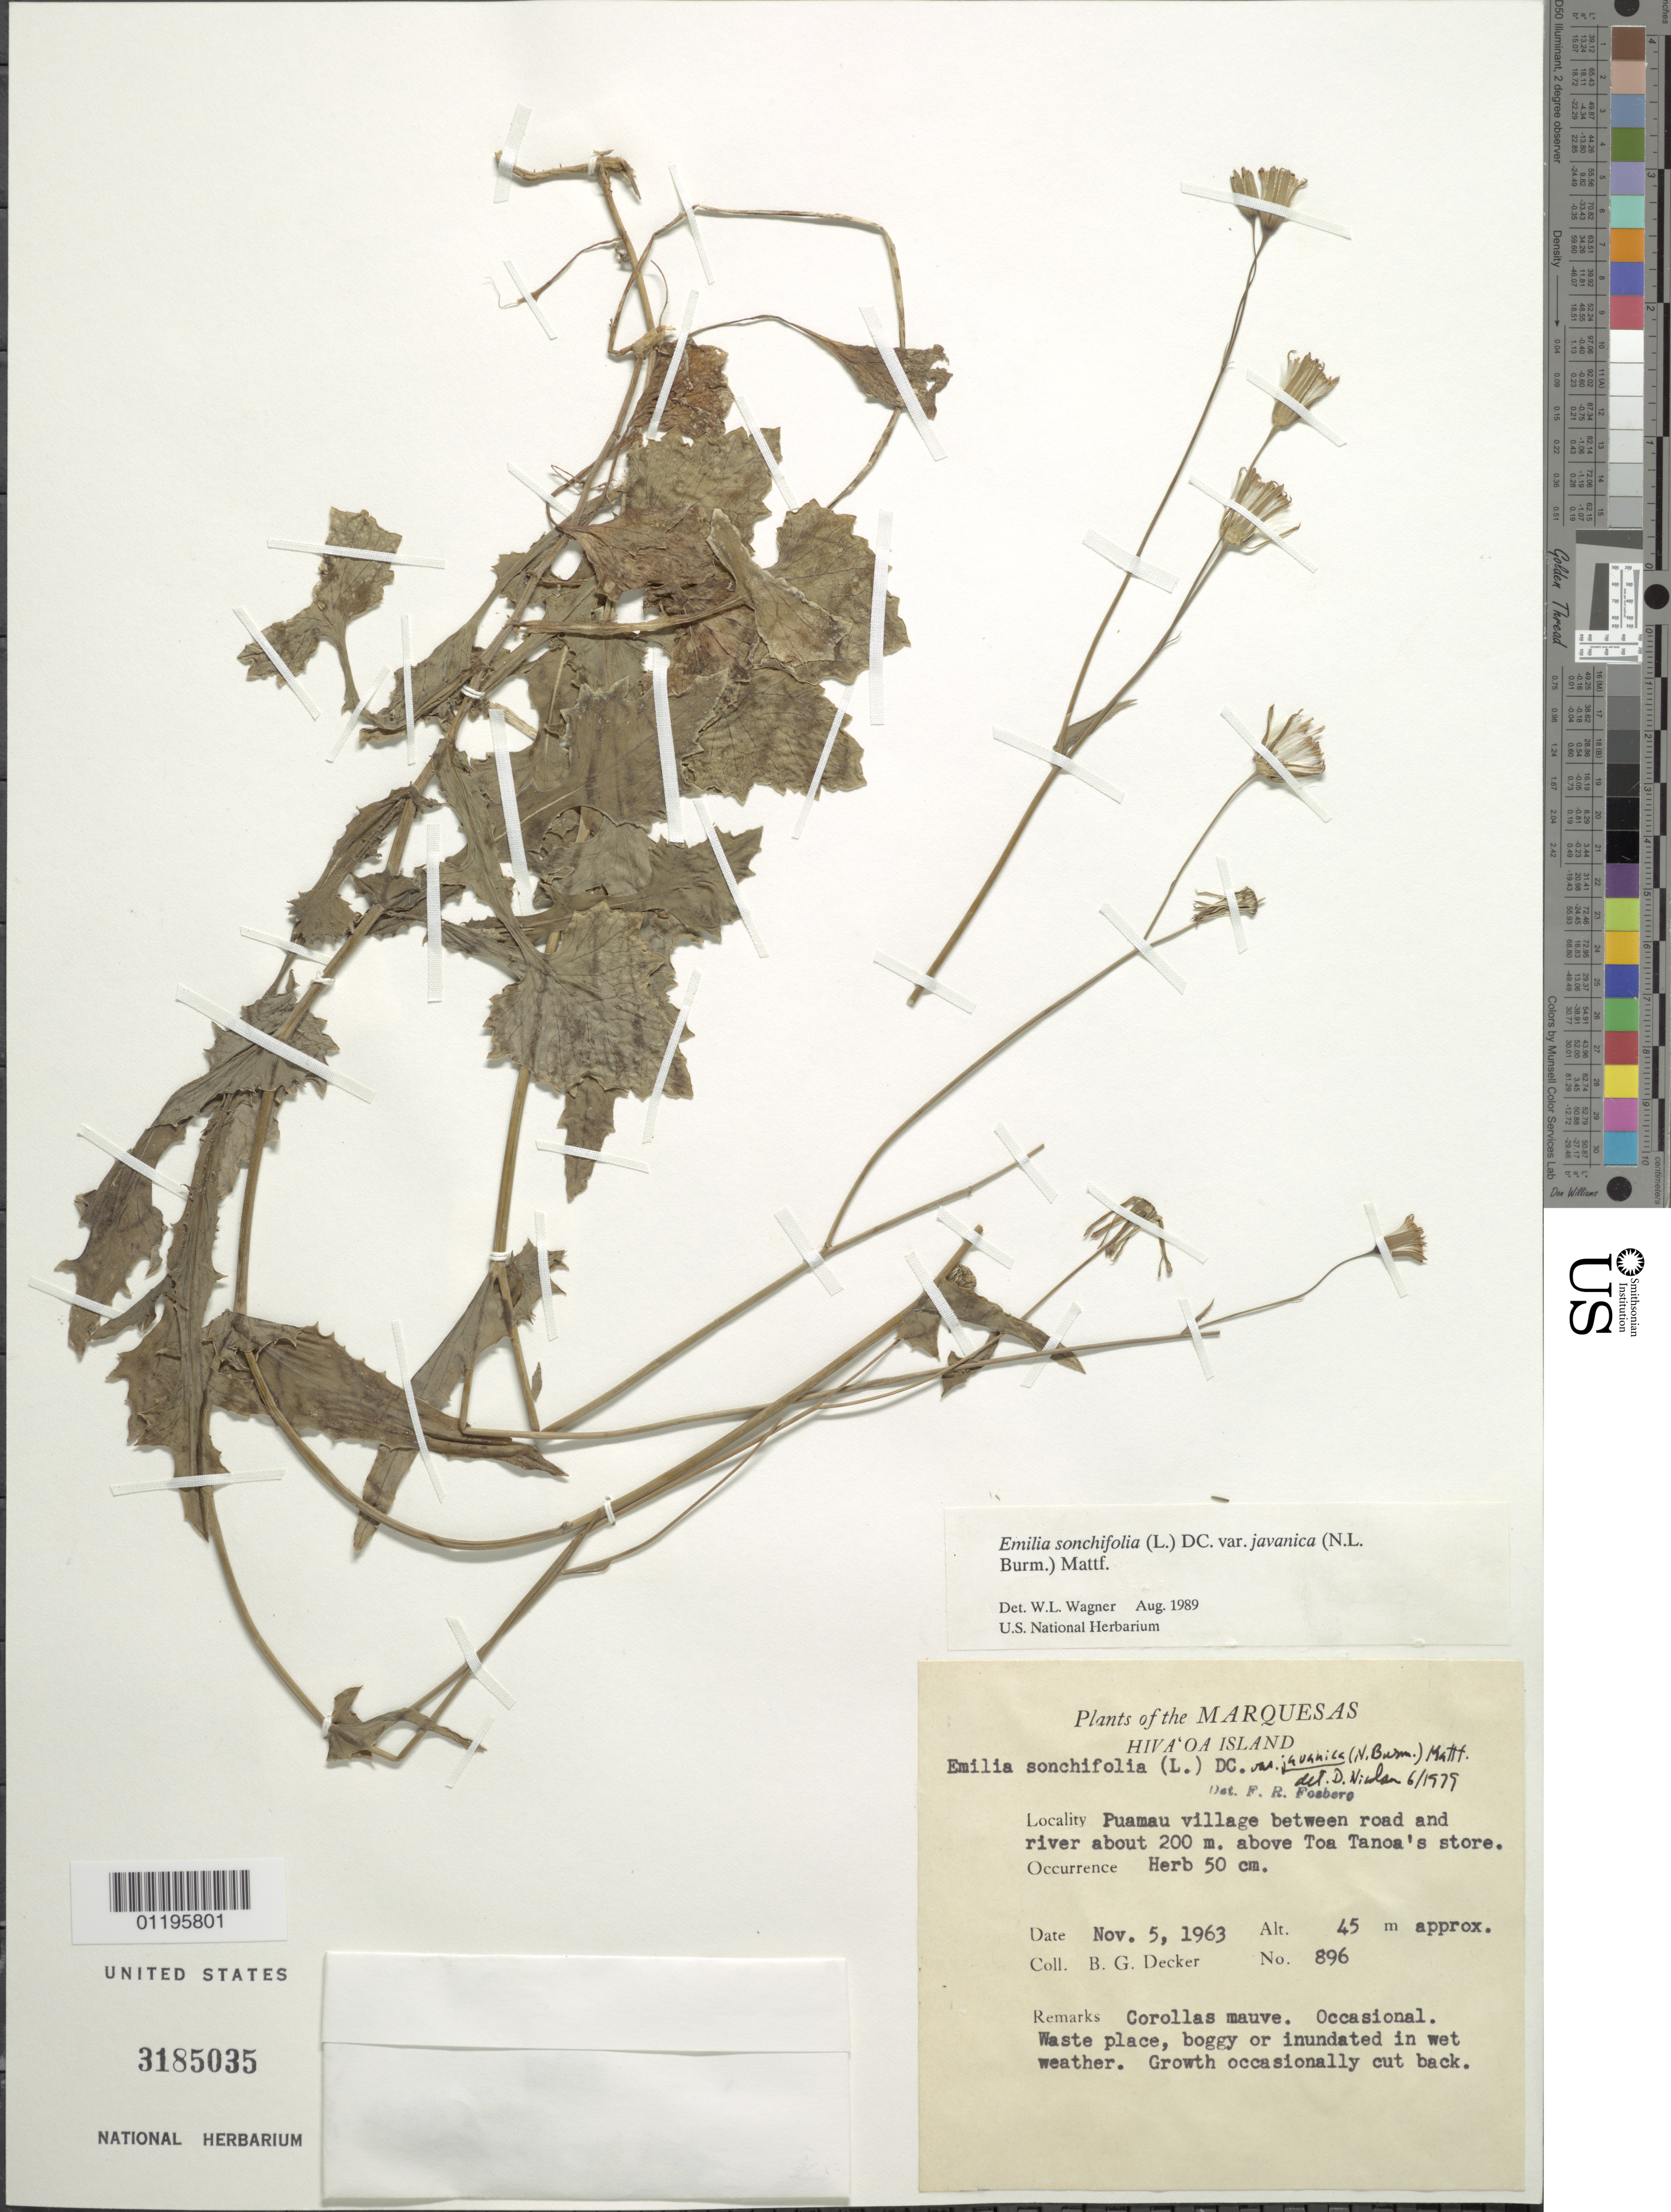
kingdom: Plantae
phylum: Tracheophyta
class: Magnoliopsida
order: Asterales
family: Asteraceae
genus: Emilia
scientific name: Emilia sonchifolia var. javanica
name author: (Burm. f.) Mattf.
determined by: Wagner, W. L., (BOT), Smithsonian Institution - National Museum of Natural History (UNITED STATES)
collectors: B. G. Decker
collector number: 896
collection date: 1963-11-05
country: French Polynesia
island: Hiva Oa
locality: Puamau village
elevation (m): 45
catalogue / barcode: US 3185035